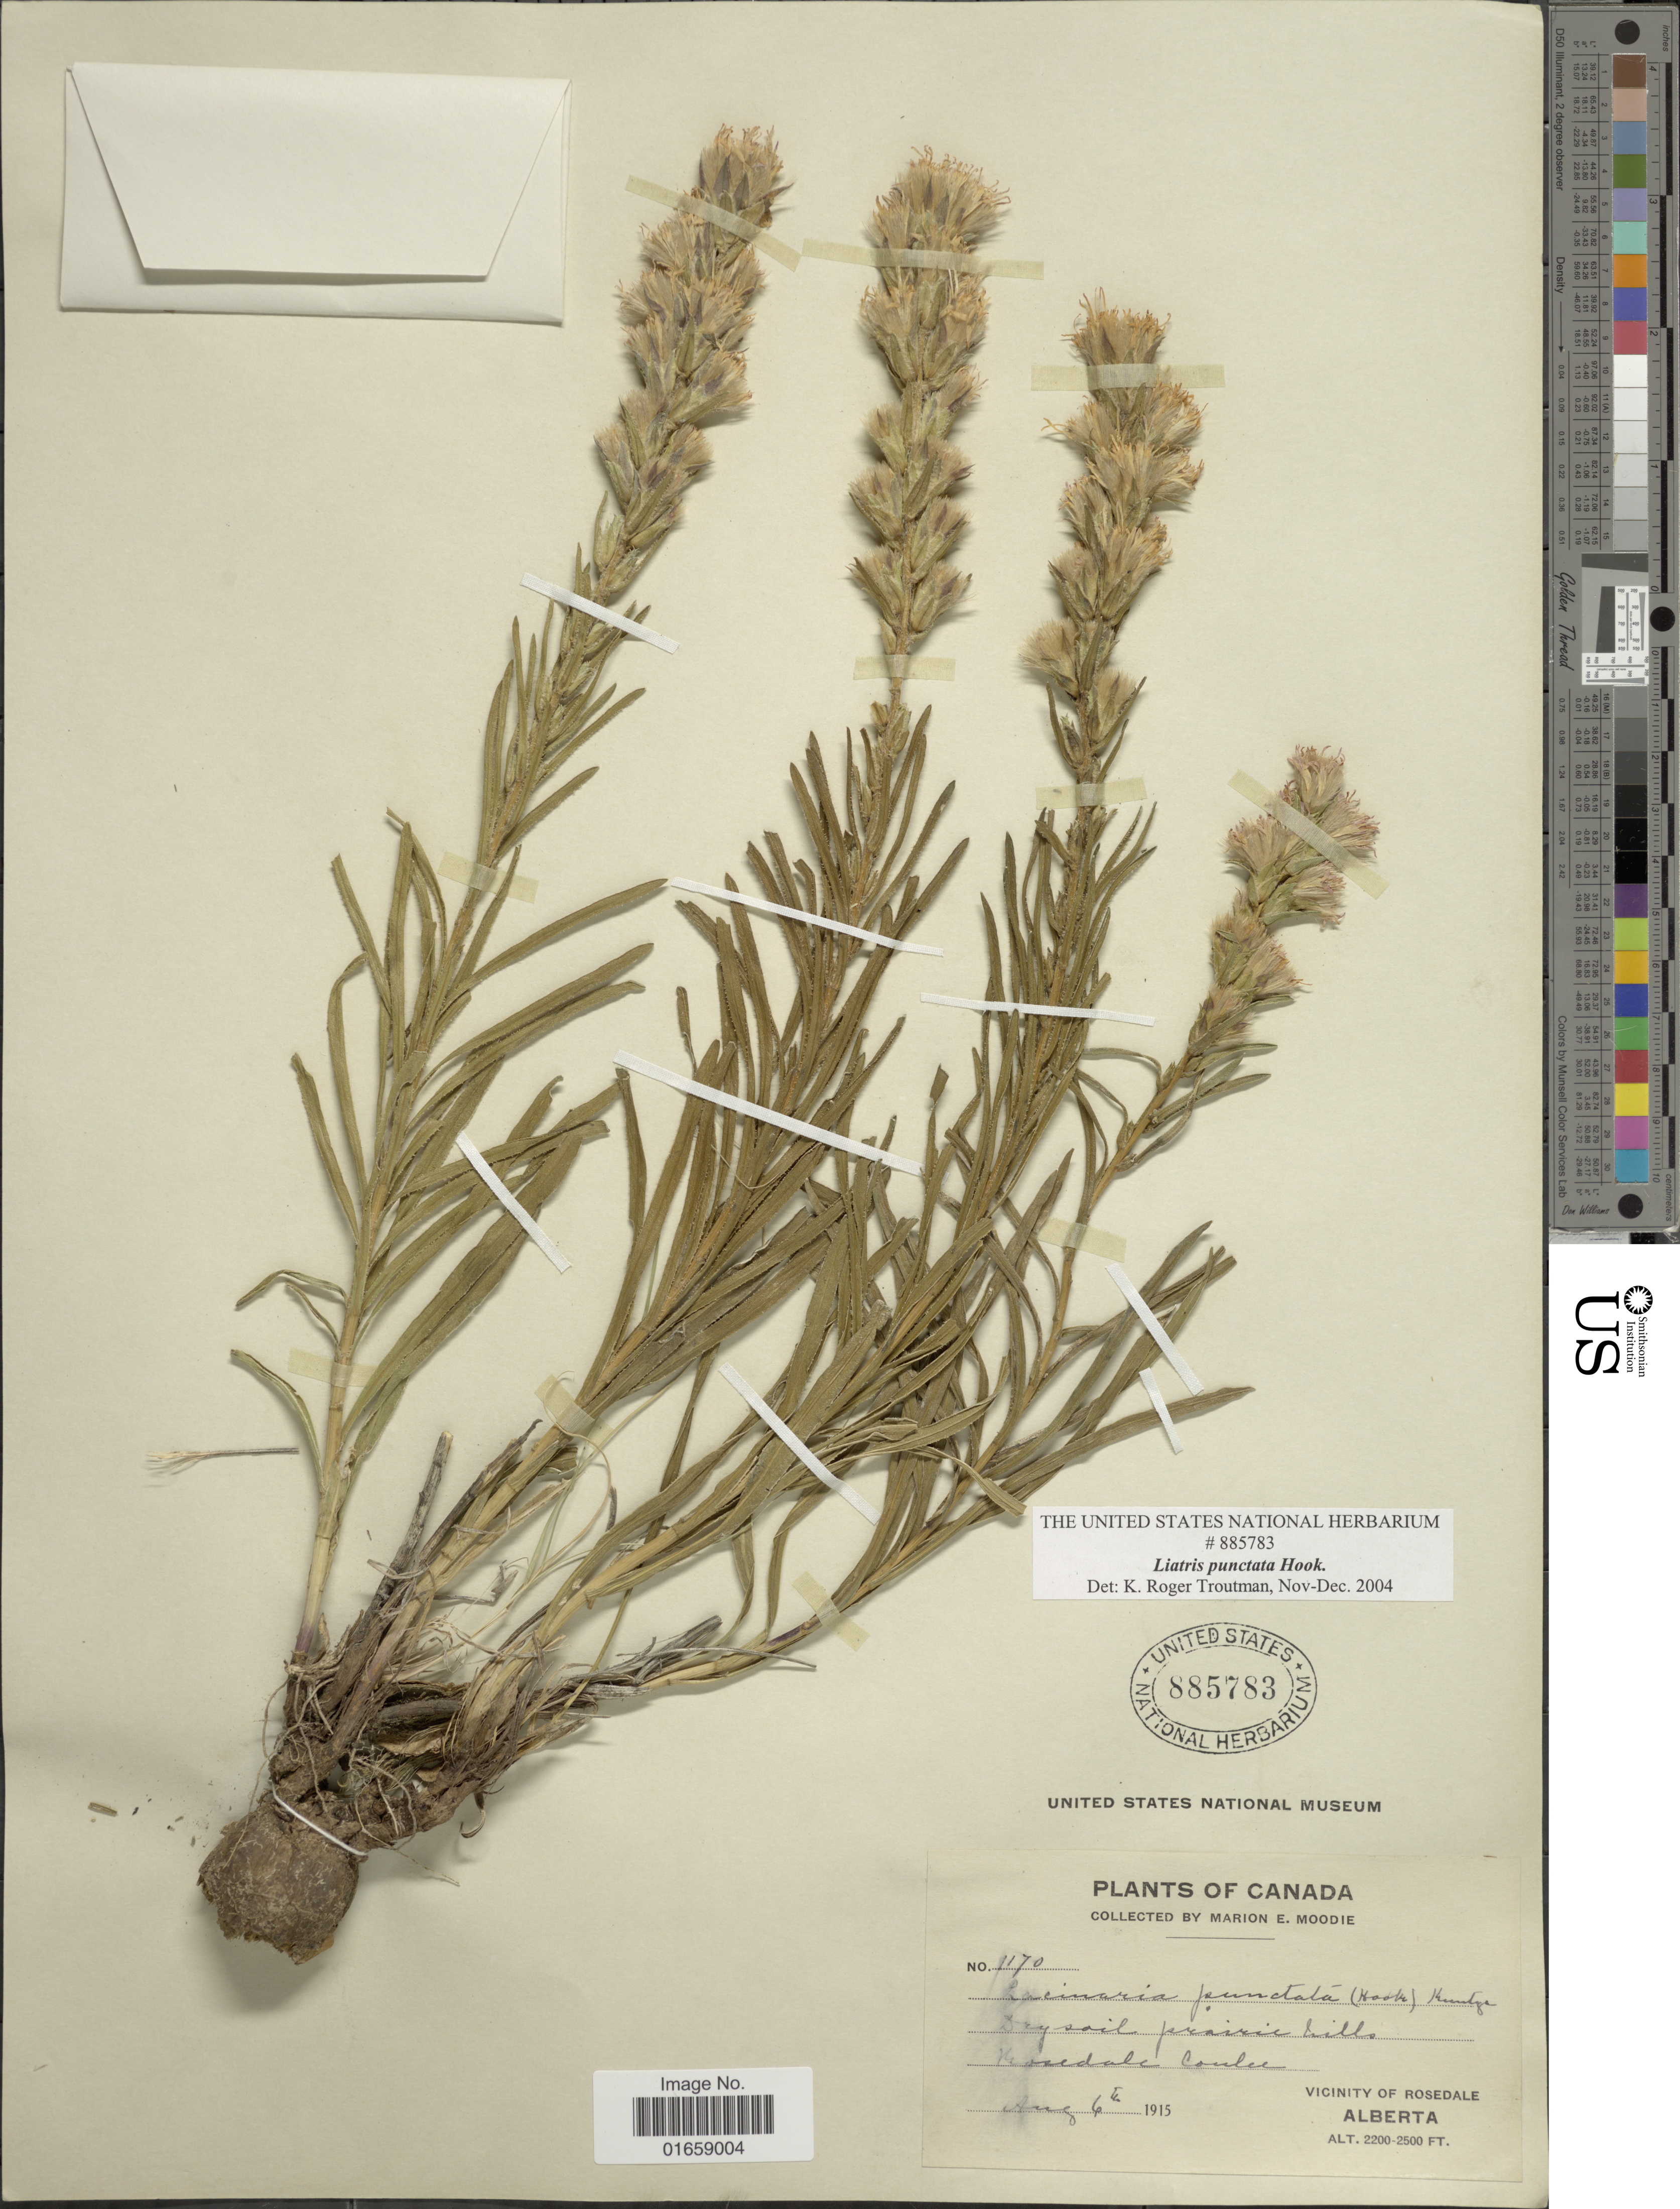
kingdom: Plantae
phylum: Tracheophyta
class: Magnoliopsida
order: Asterales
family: Asteraceae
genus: Liatris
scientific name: Liatris punctata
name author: Hook.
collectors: M. E. Moodie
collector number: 1170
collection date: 1915-08-06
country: Canada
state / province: Alberta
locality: Dry soil prairie hills, Rosedale Coutee, Vicinity of Rosedale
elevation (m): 671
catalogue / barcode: US 885783